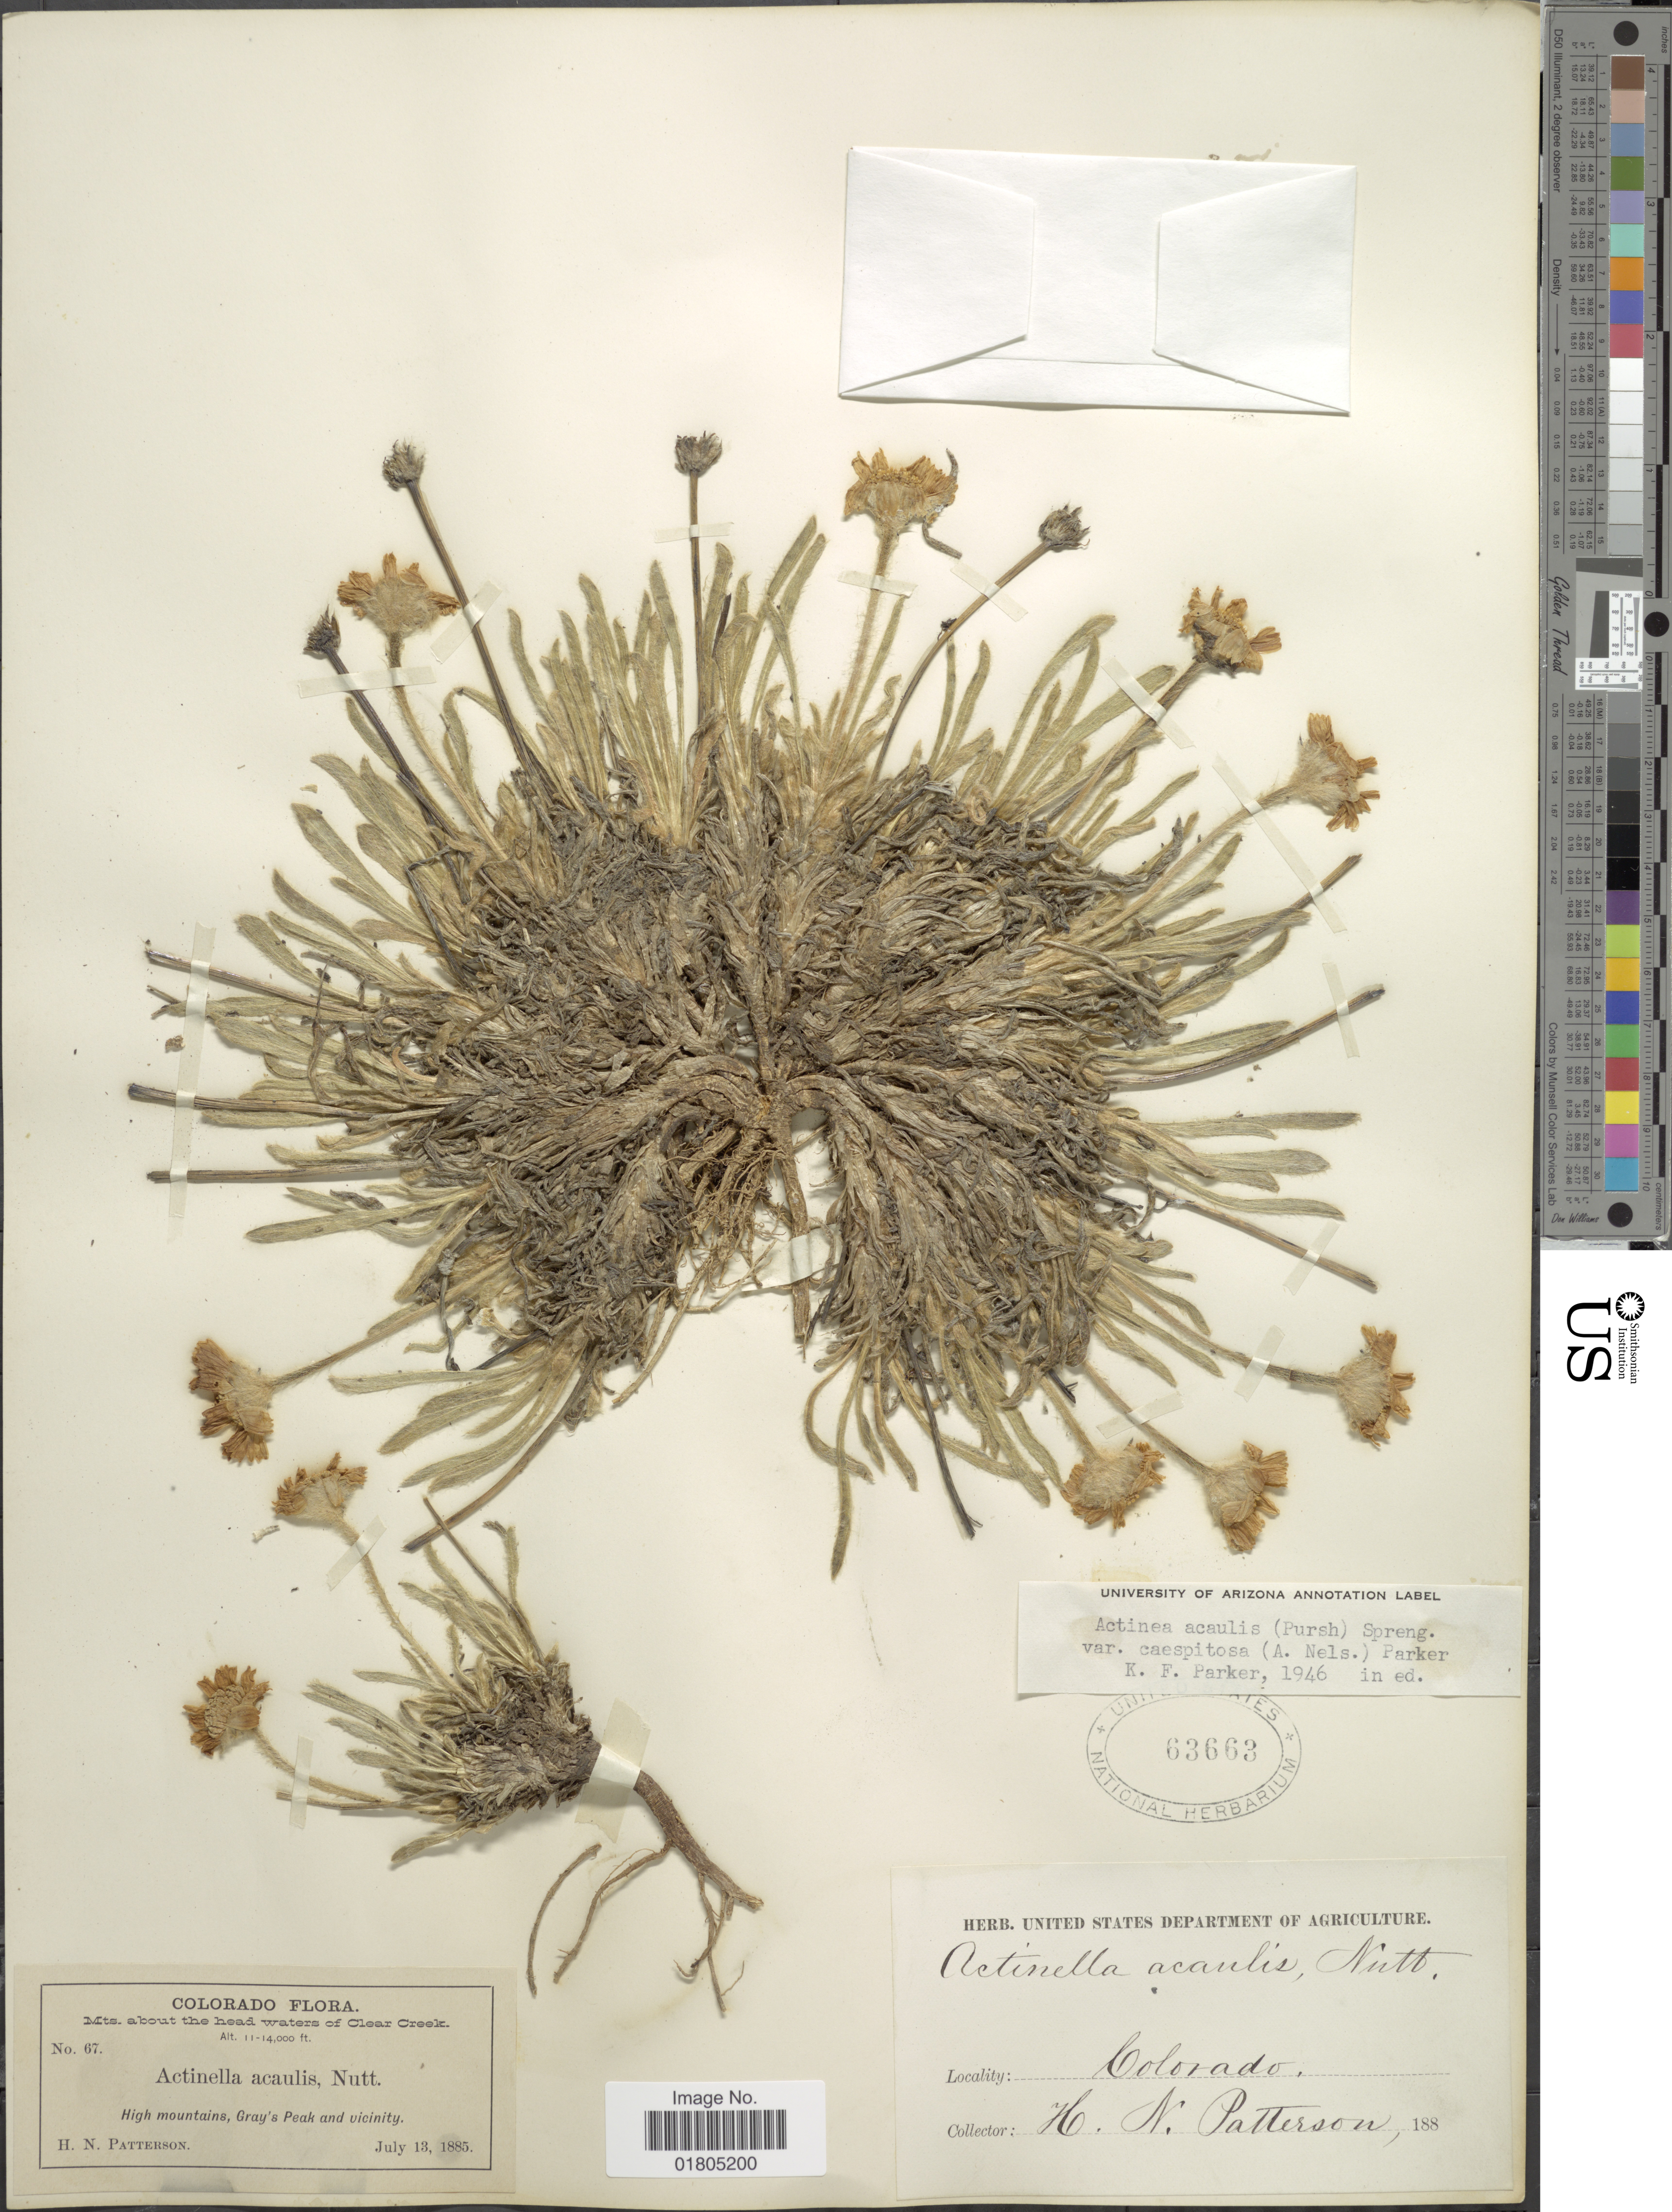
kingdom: Plantae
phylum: Tracheophyta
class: Magnoliopsida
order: Asterales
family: Asteraceae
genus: Actinea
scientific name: Actinea acaulis var. caespitosa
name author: (A. Nelson) K.F. Parker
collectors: H. N. Patterson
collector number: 67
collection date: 1885-07-13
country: United States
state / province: Colorado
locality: Mts. about the head waters of Clear Creek, High Mountains, Gray's and vicinity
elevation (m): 3353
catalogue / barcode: US 63663